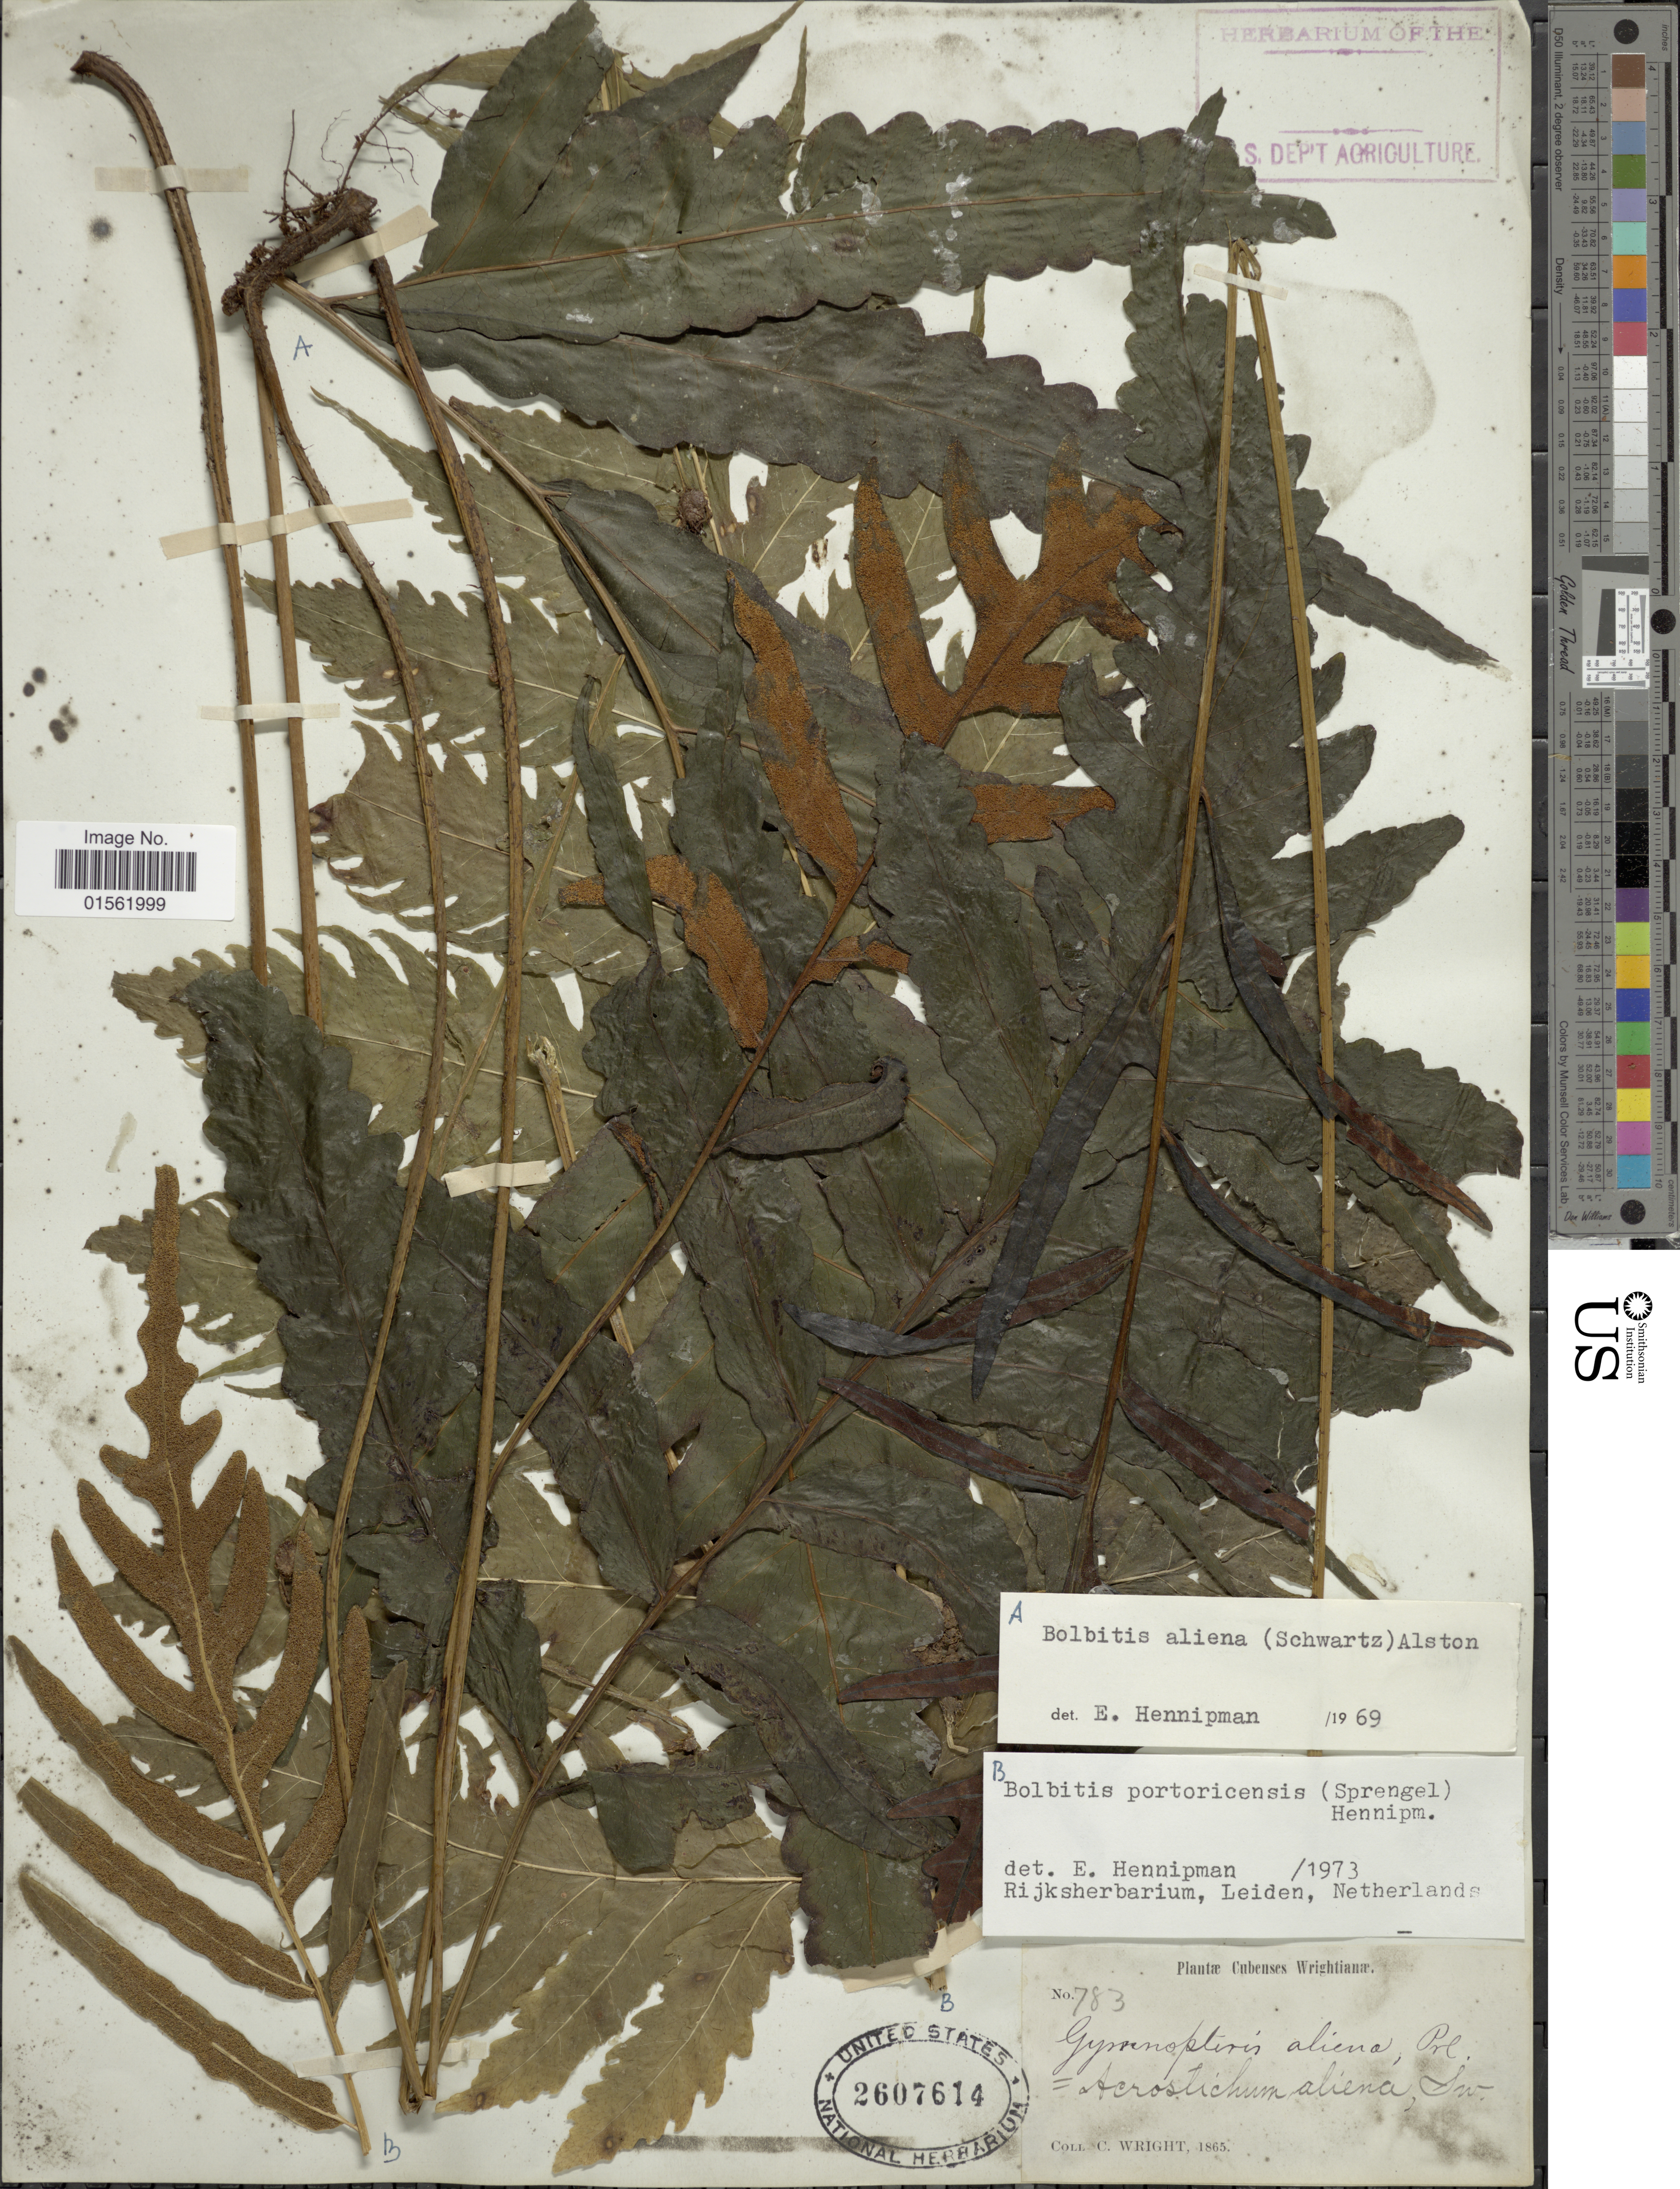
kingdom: Plantae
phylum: Tracheophyta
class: Polypodiopsida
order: Polypodiales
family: Dryopteridaceae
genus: Bolbitis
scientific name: Bolbitis aliena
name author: (Sw.) Alston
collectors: C. Wright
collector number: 783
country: Cuba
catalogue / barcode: US 2607614